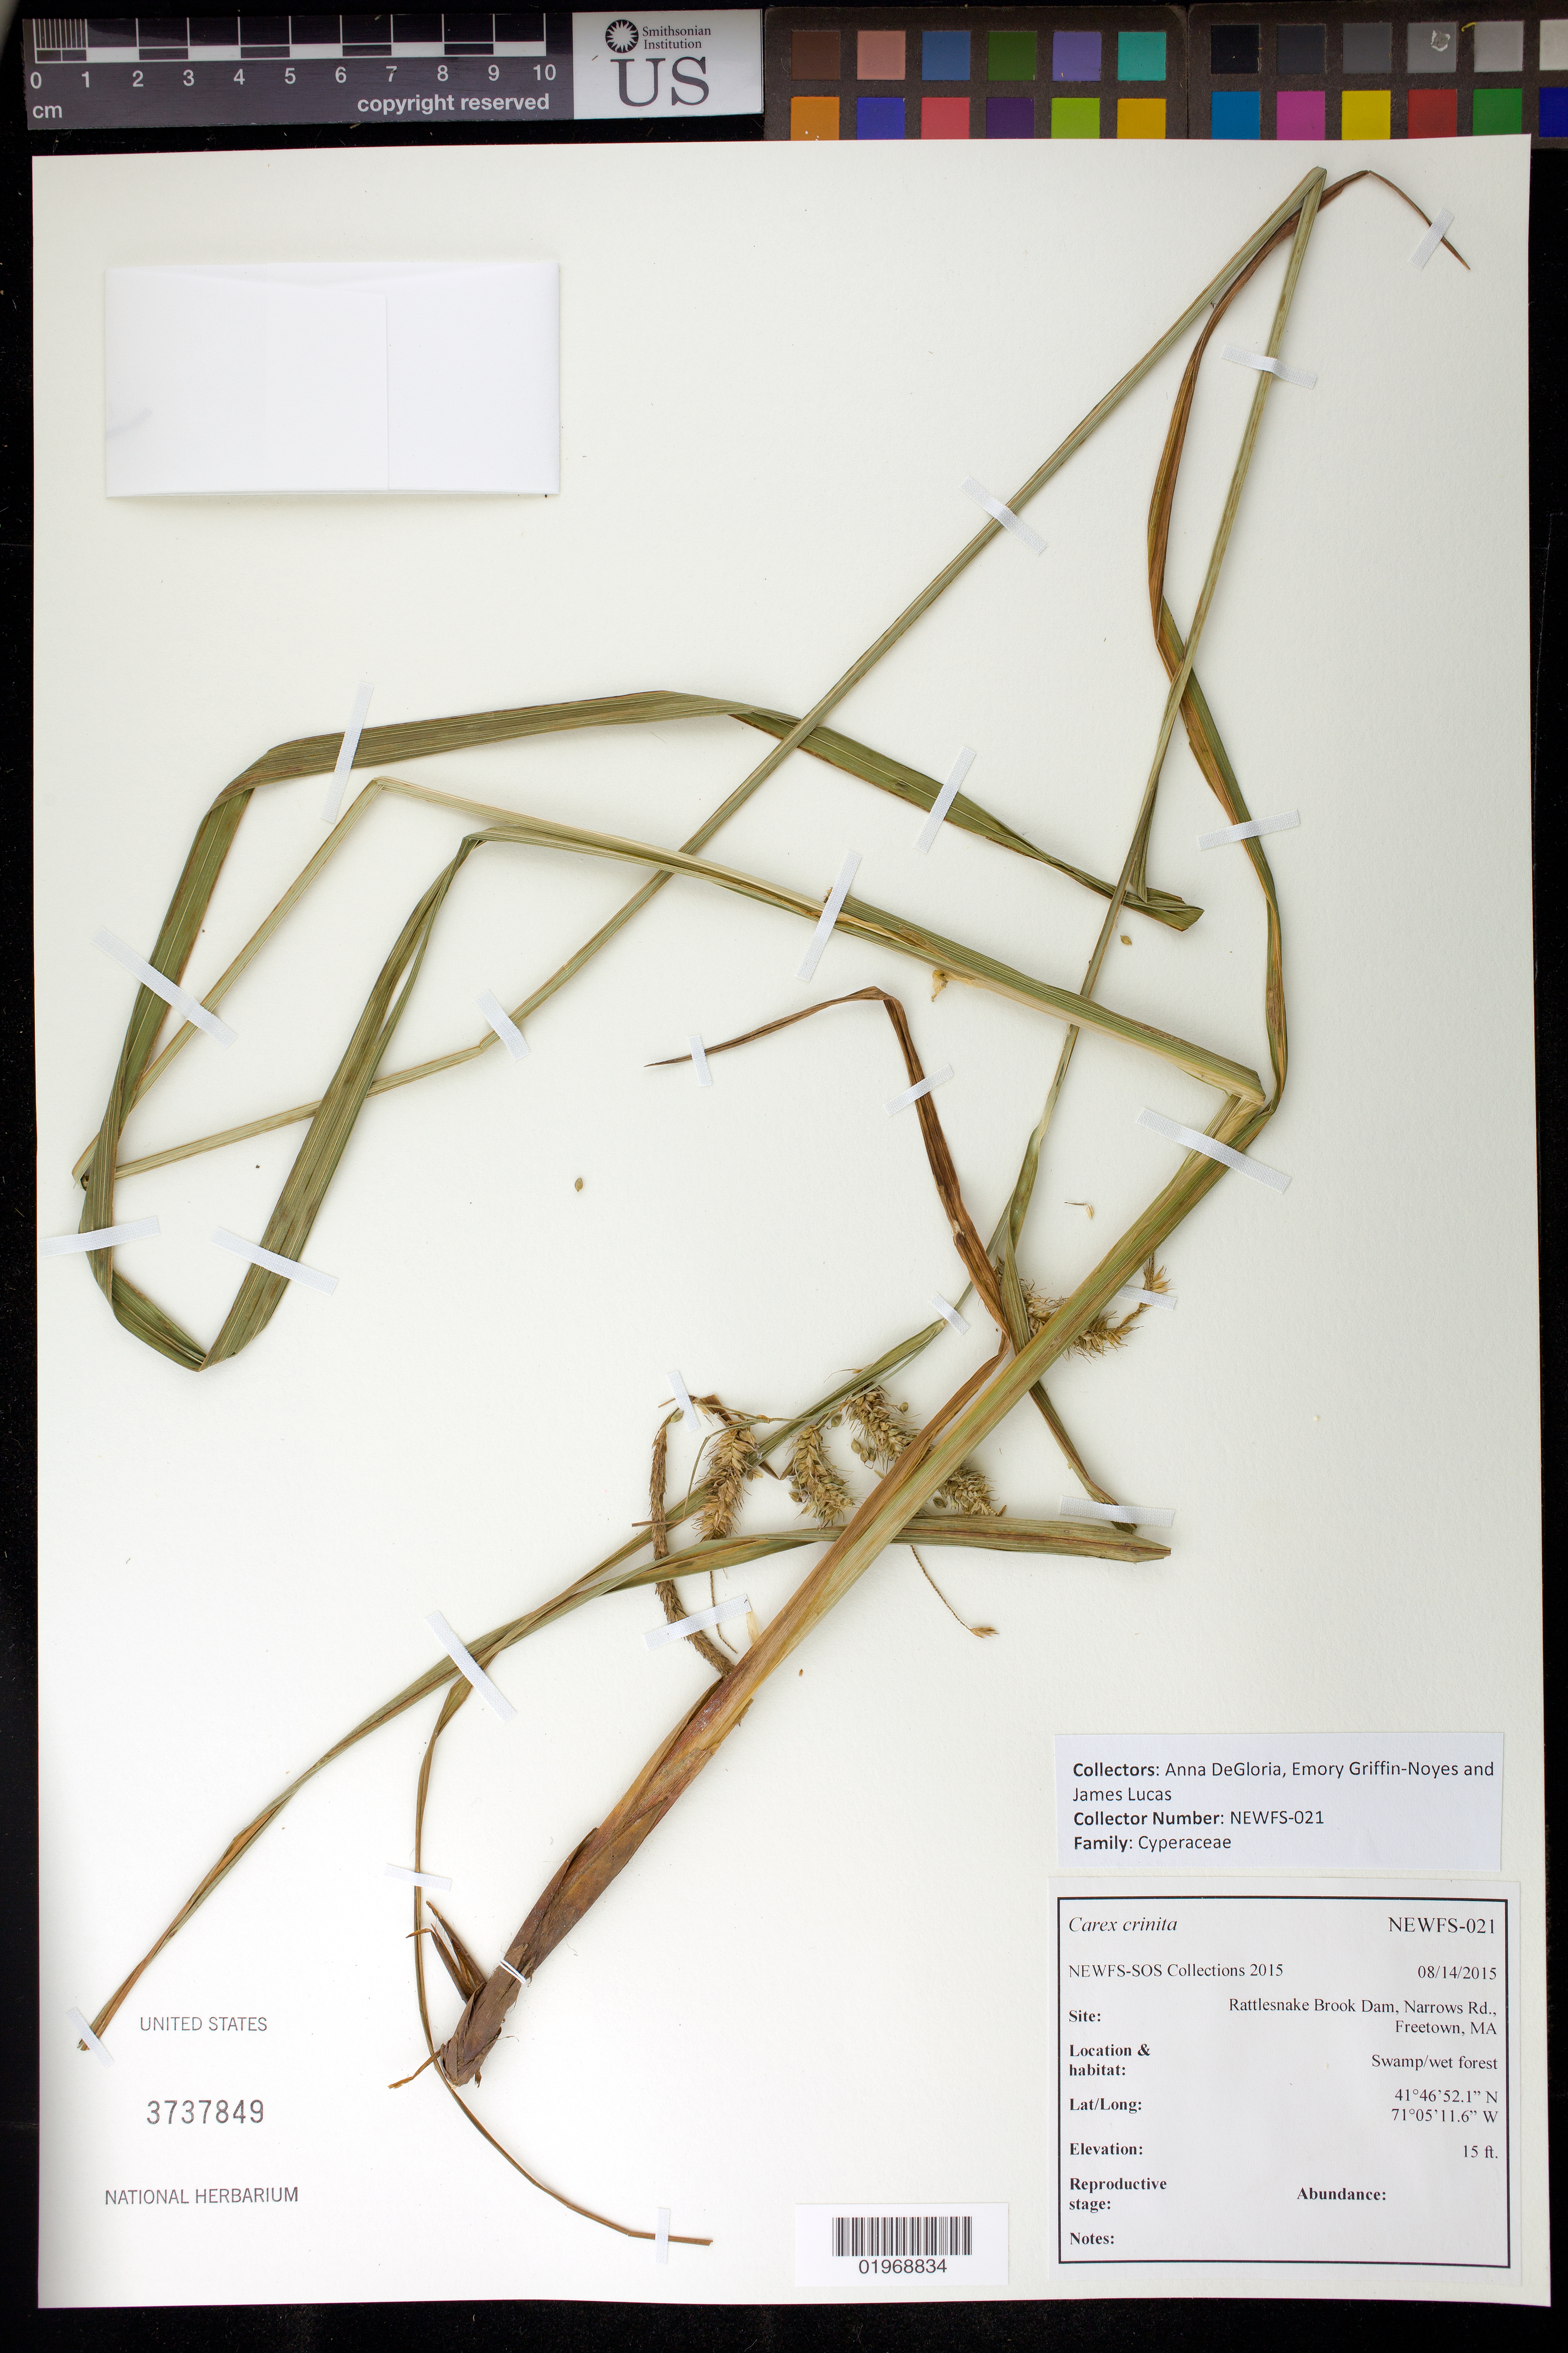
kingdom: Plantae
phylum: Tracheophyta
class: Liliopsida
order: Poales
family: Cyperaceae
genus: Carex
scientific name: Carex crinita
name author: Lam.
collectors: A. DeGloria, E. Griffin-Noyes & J. Lucas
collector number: NEWFS-021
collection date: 2015-08-14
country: United States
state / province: Massachusetts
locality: Rattlesnake Brook Dam, Narrows Rd., Freetown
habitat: Swamp/wet forest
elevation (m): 5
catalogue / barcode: US 3737849